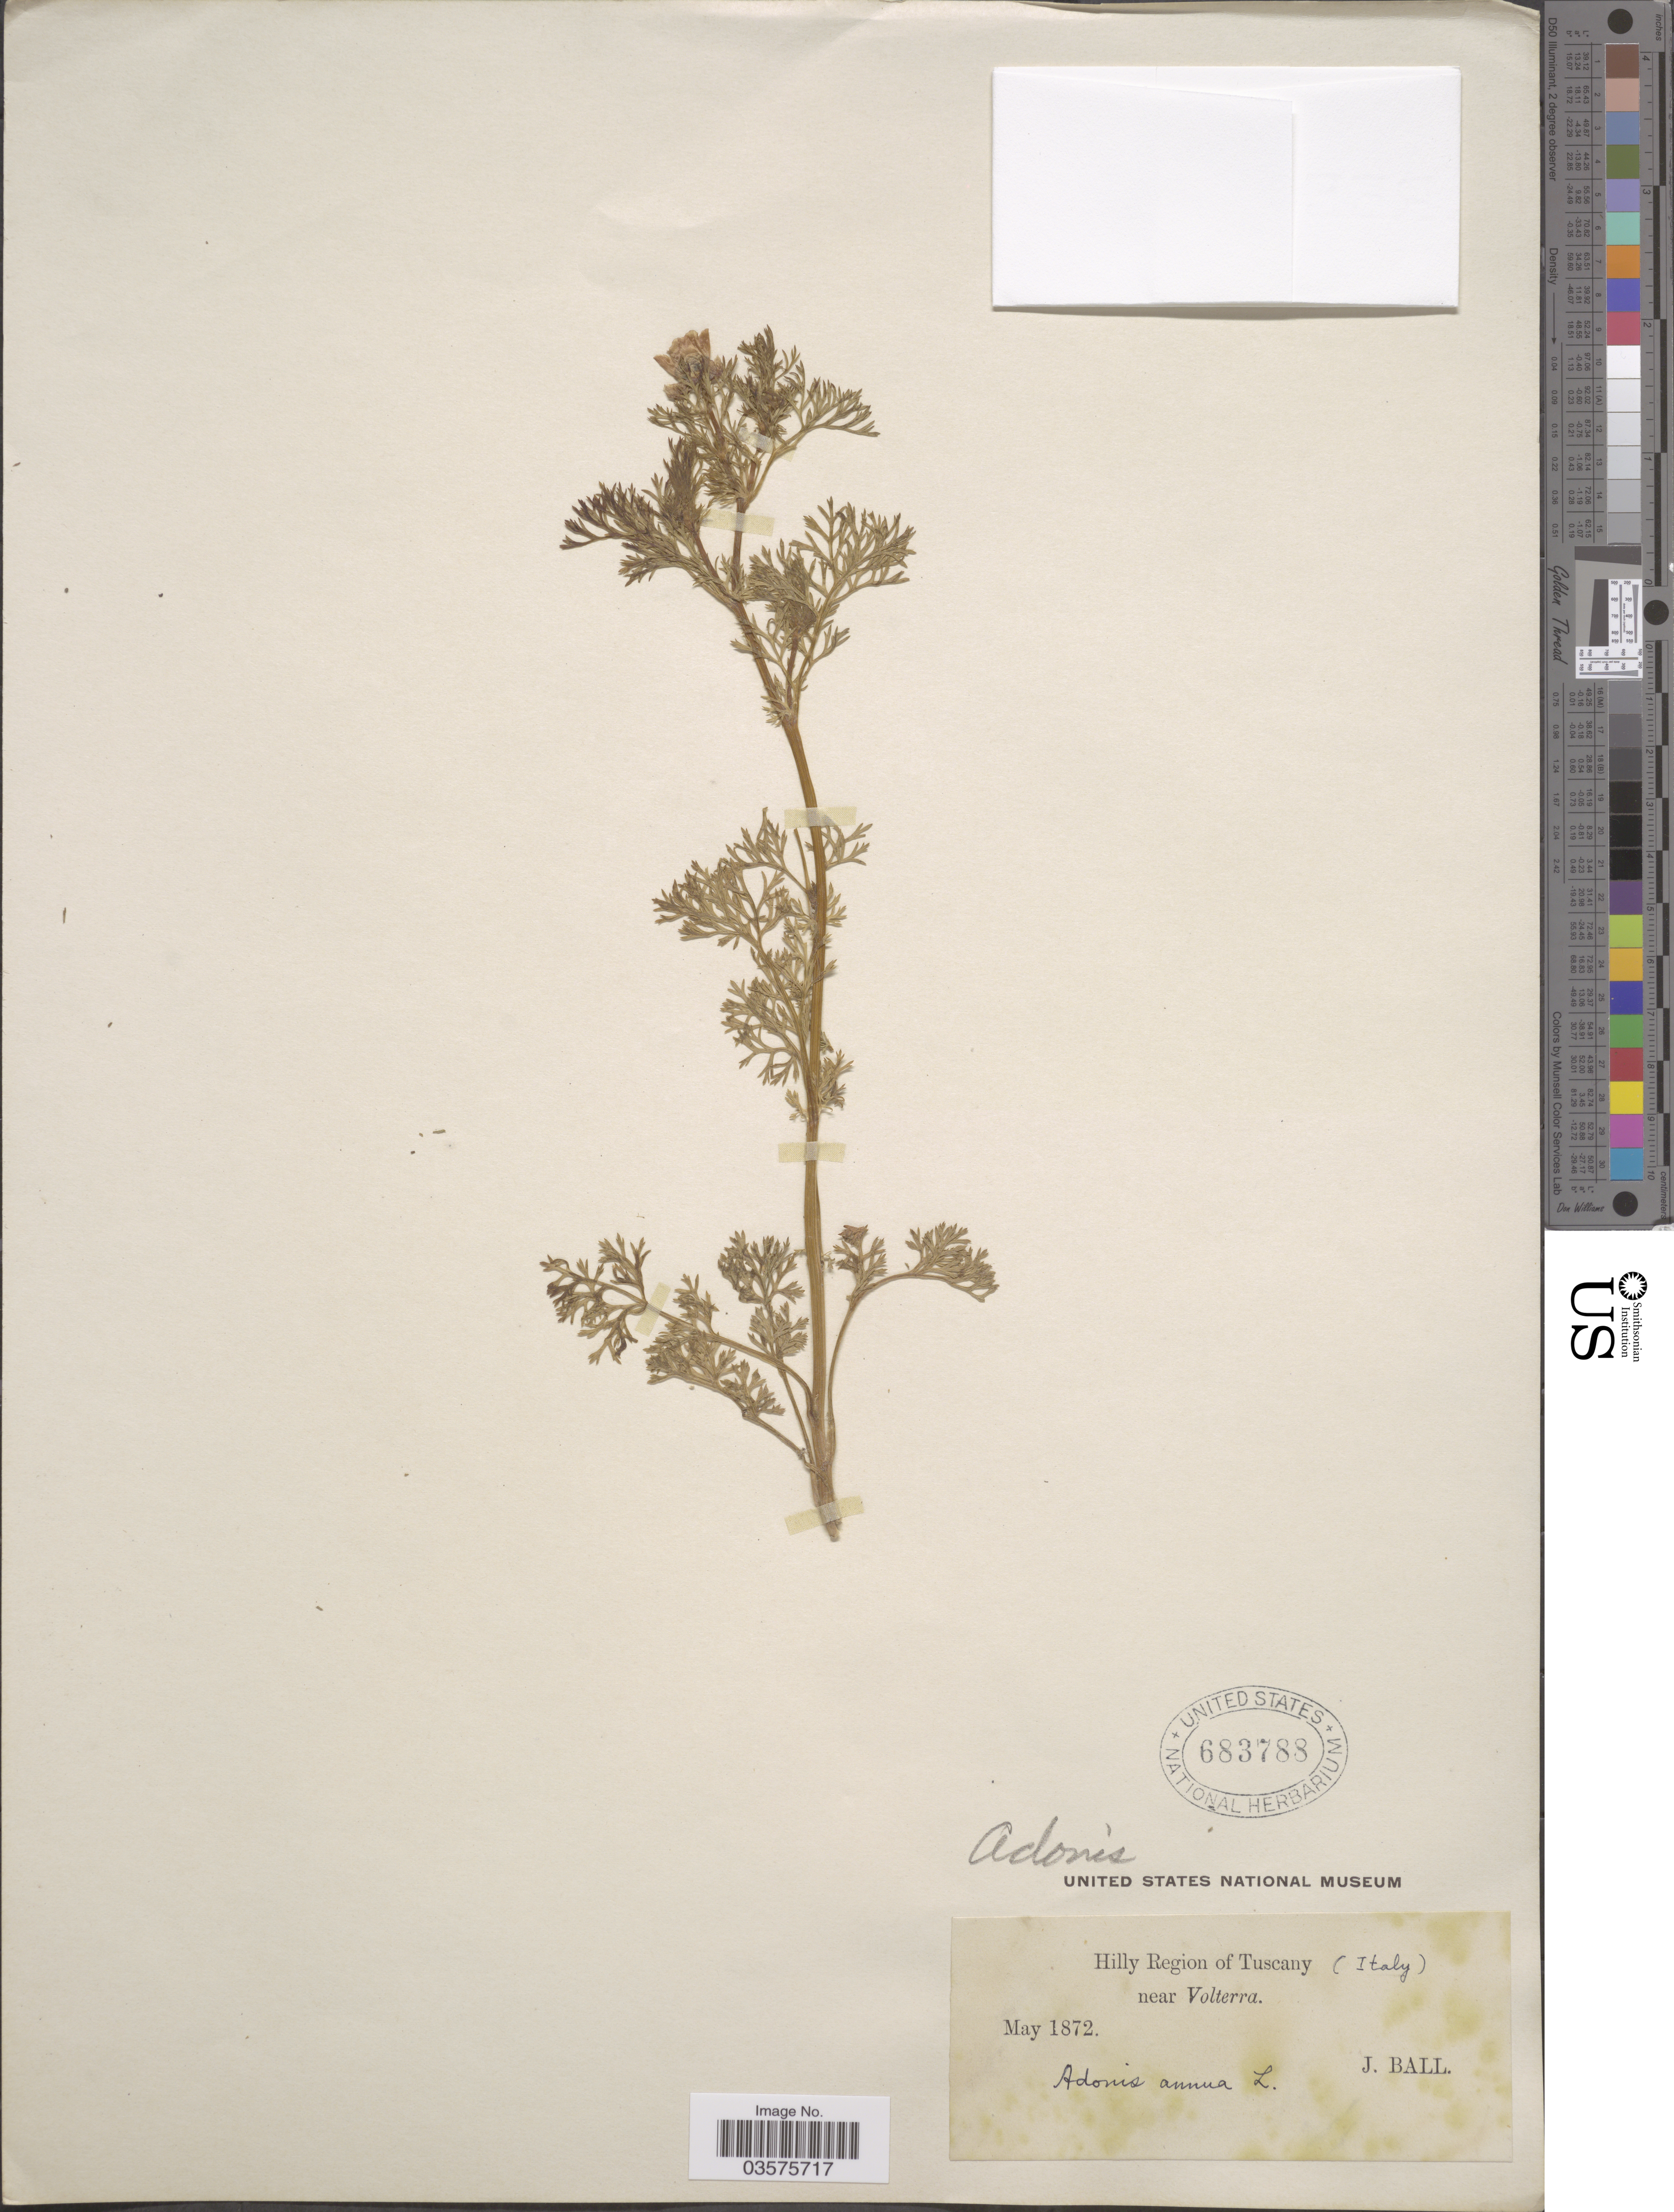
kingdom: Plantae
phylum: Tracheophyta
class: Magnoliopsida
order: Ranunculales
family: Ranunculaceae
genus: Adonis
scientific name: Adonis annua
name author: L.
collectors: J. Ball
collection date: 1872-05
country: Italy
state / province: Tuscany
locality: Hilly Region of Tuscany near Volterra.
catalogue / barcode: US 683788